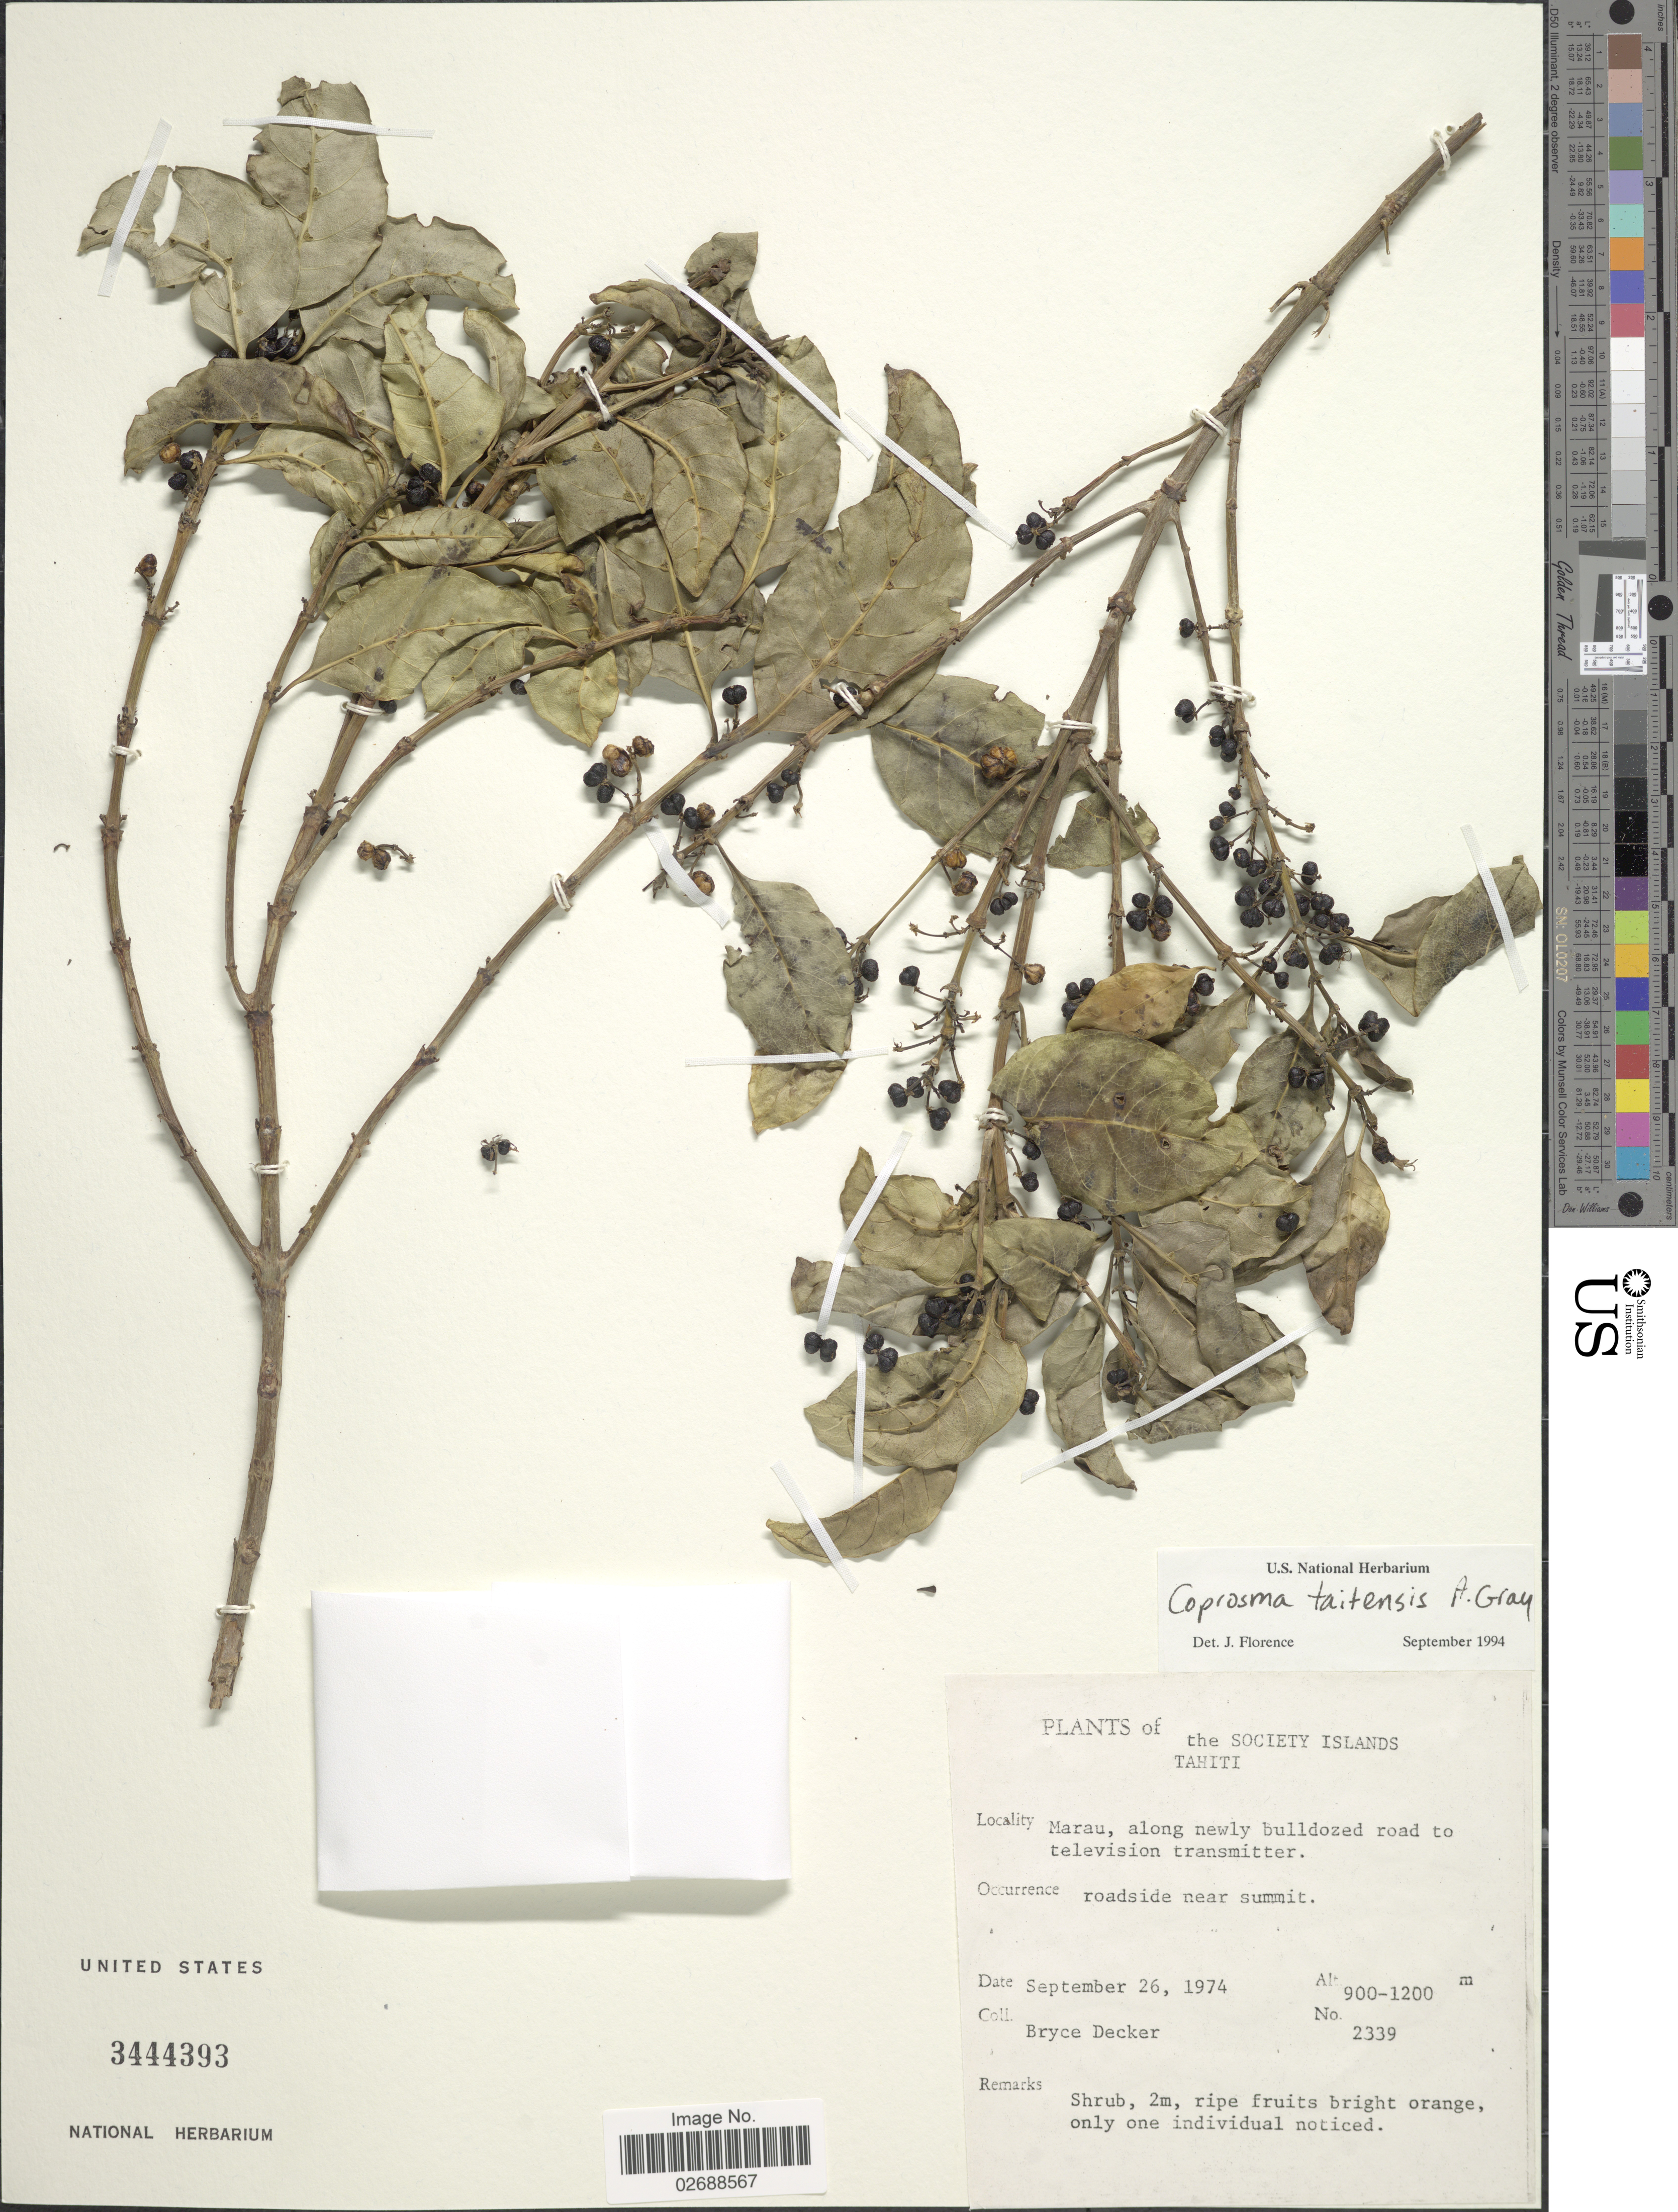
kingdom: Plantae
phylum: Tracheophyta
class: Magnoliopsida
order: Gentianales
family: Rubiaceae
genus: Coprosma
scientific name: Coprosma tahitensis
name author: A. Gray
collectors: B. G. Decker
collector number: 2339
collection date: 1974-09-26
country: French Polynesia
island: Tahiti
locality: The Society Islands, Tahiti, Marau, along newly bulldozed road to television transmitter, roadside near summit.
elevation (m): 900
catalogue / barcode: US 3444393